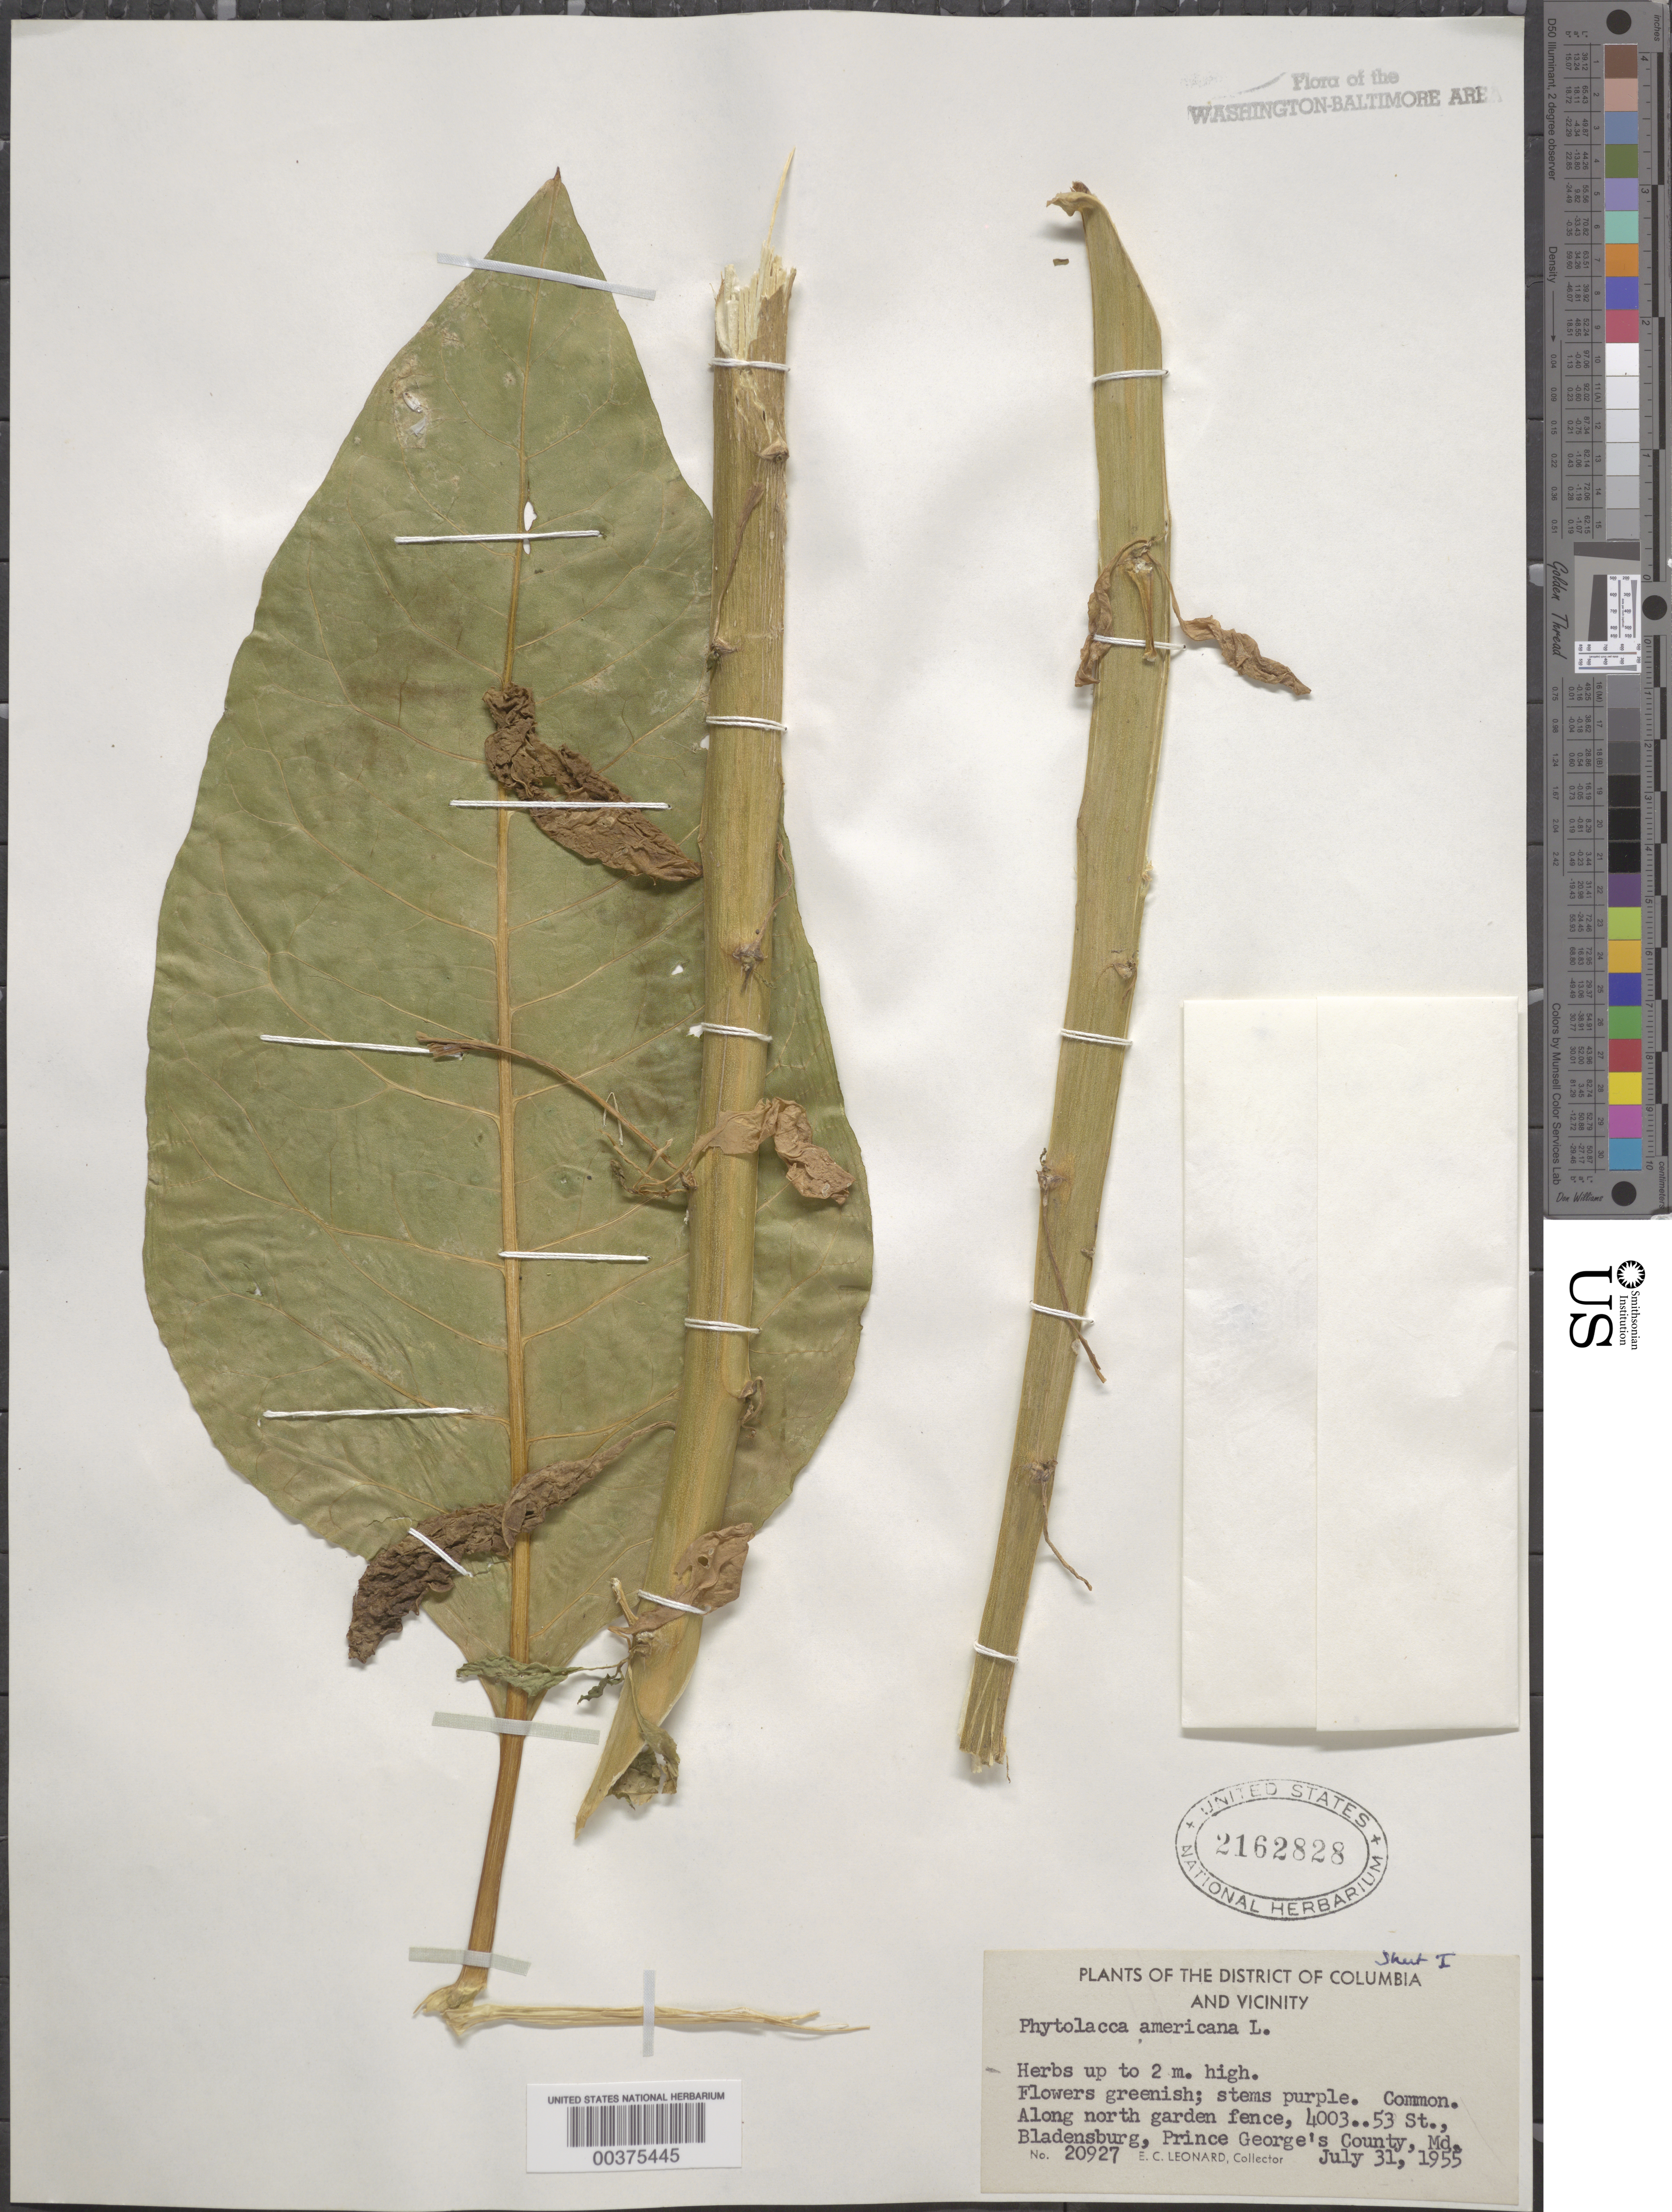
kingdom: Plantae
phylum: Tracheophyta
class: Magnoliopsida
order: Caryophyllales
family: Phytolaccaceae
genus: Phytolacca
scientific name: Phytolacca americana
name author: L.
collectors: E. C. Leonard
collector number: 20927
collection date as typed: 31 Jul 1955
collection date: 1955-07-31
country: United States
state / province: Maryland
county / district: Prince George's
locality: Bladensburg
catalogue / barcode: US 2162828